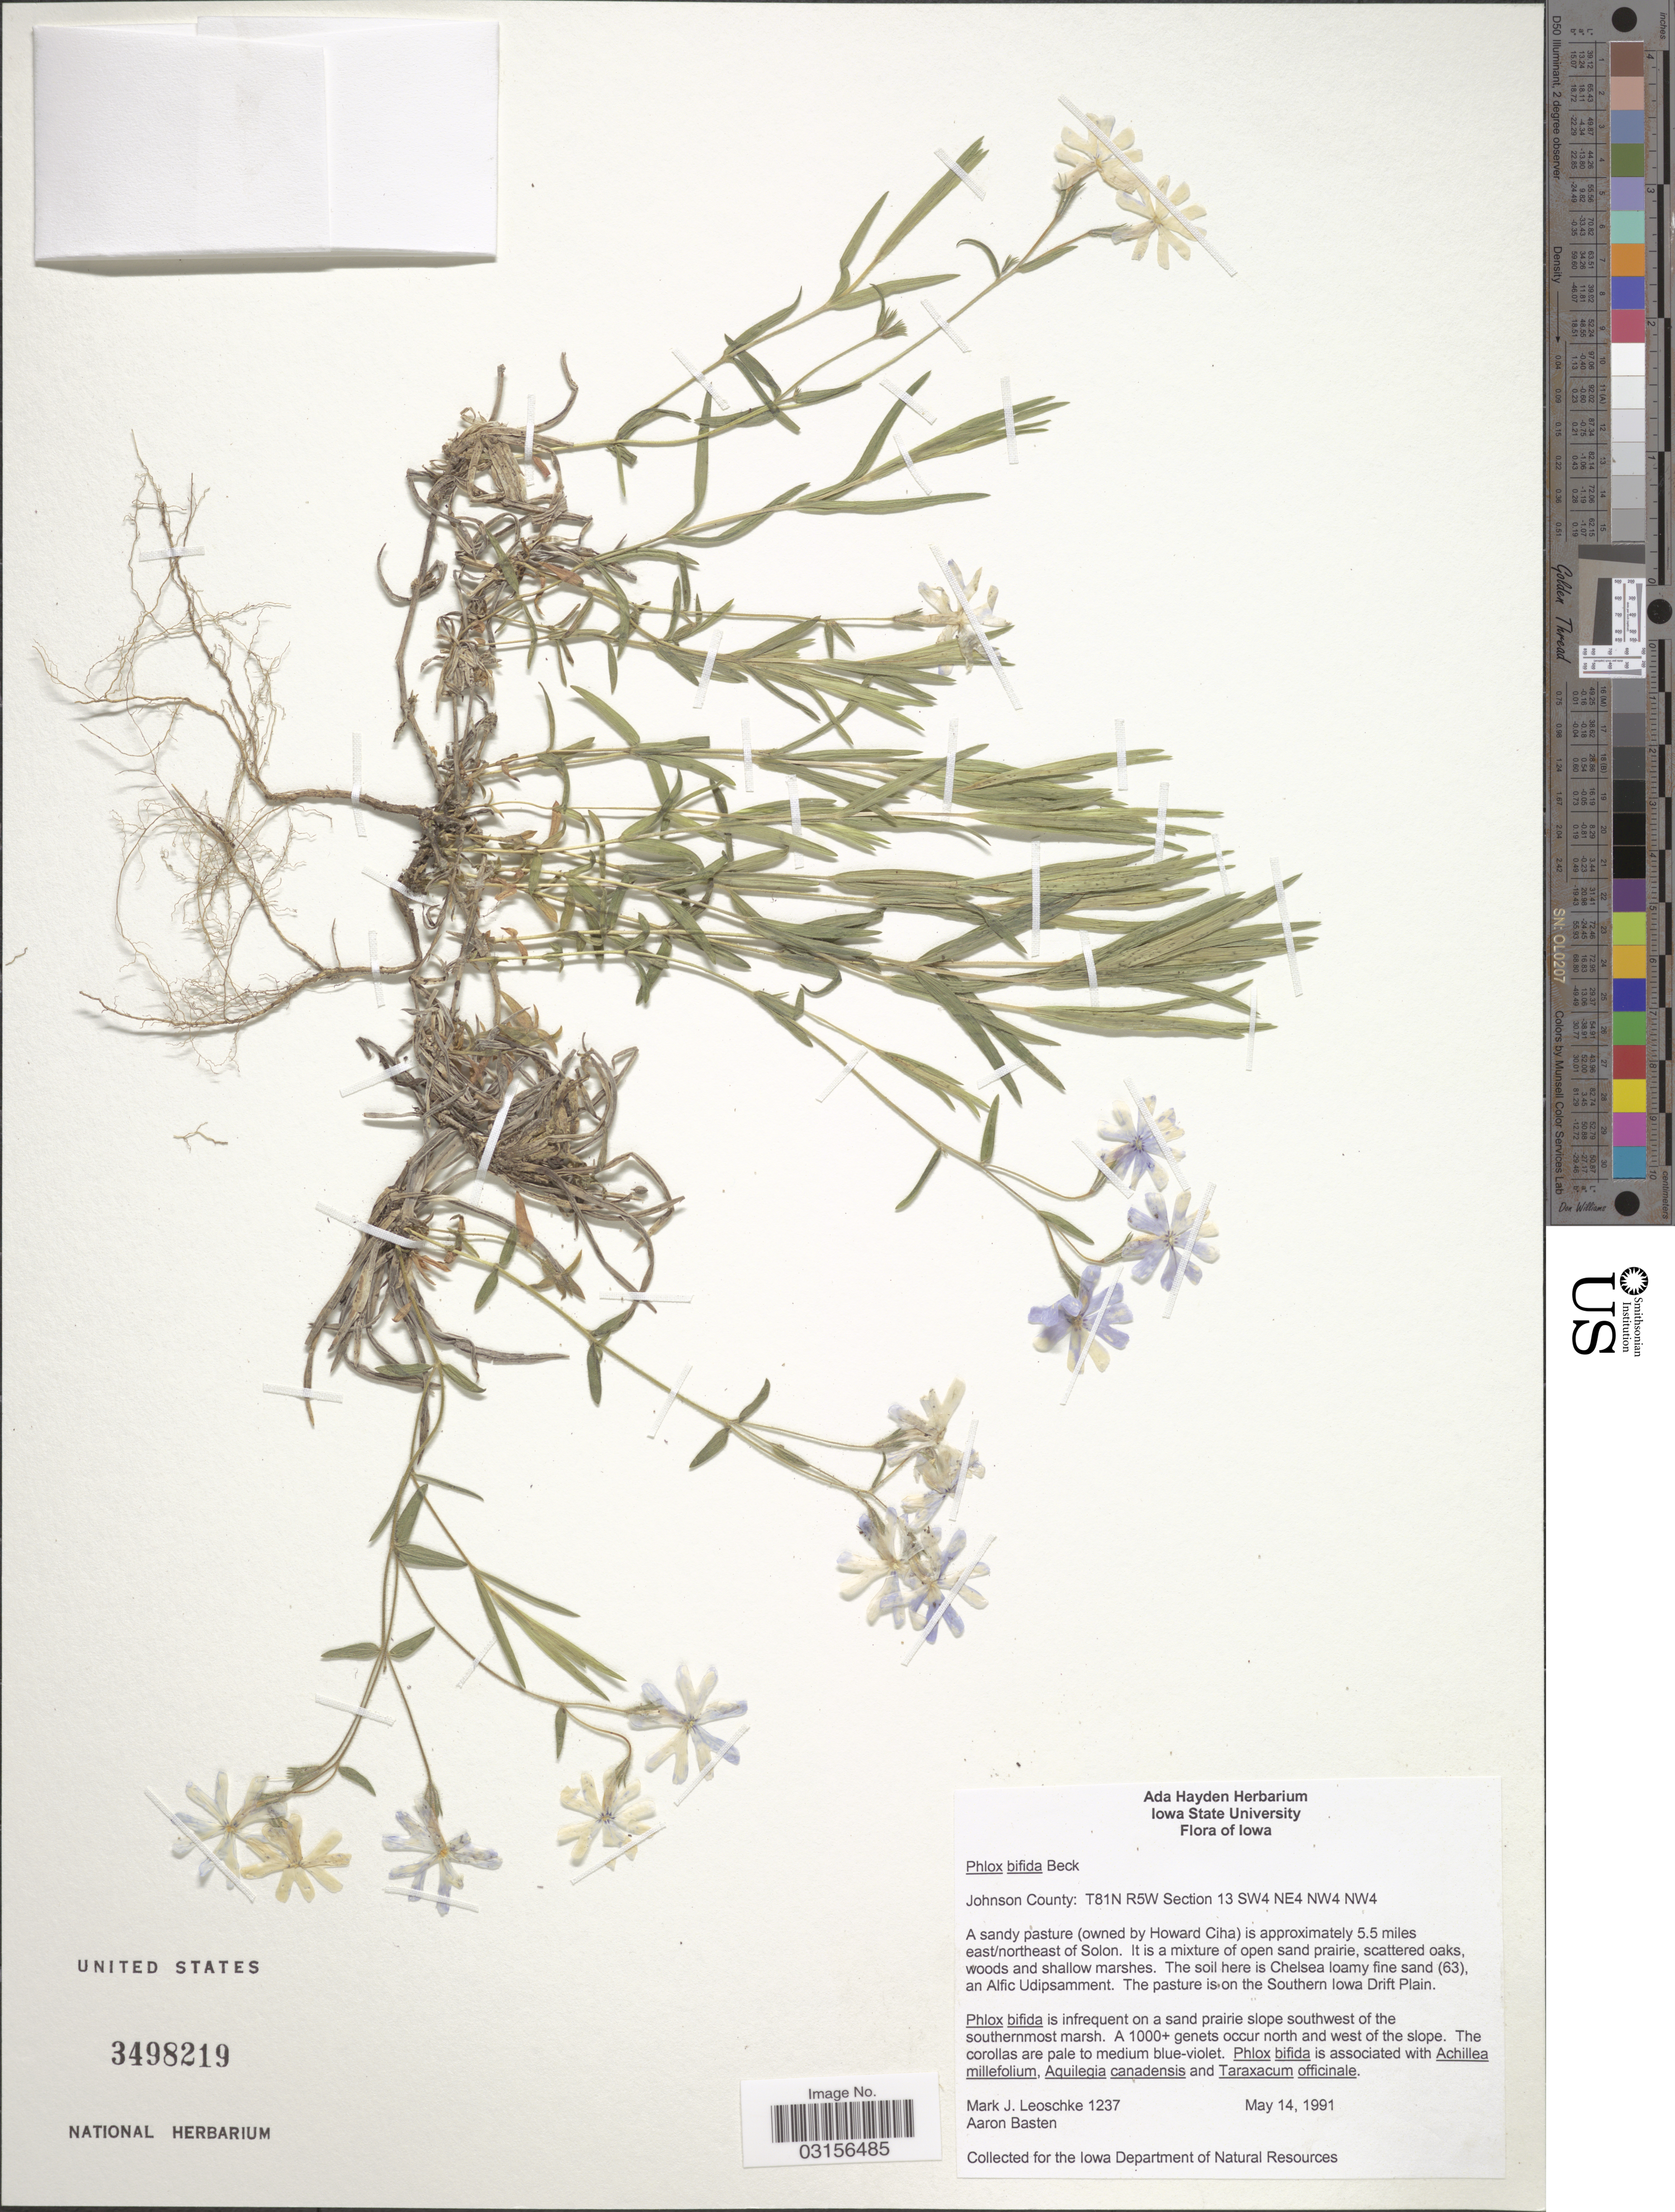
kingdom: Plantae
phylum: Tracheophyta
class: Magnoliopsida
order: Ericales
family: Polemoniaceae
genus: Phlox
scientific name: Phlox bifida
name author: L.C. Beck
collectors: M. J. Leoschke & A. Basten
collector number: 1237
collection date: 1991-05-14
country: United States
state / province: Iowa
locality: Johnson County: T81N R5W Section 13 SW4 NE4 NW4 NW4. A sandy pasture (owned by Howard Ciha) is approximately 5.5 miles east/northeast of Solon. The pasture is on the Southern Iowa Drift Plain.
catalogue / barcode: US 3498219